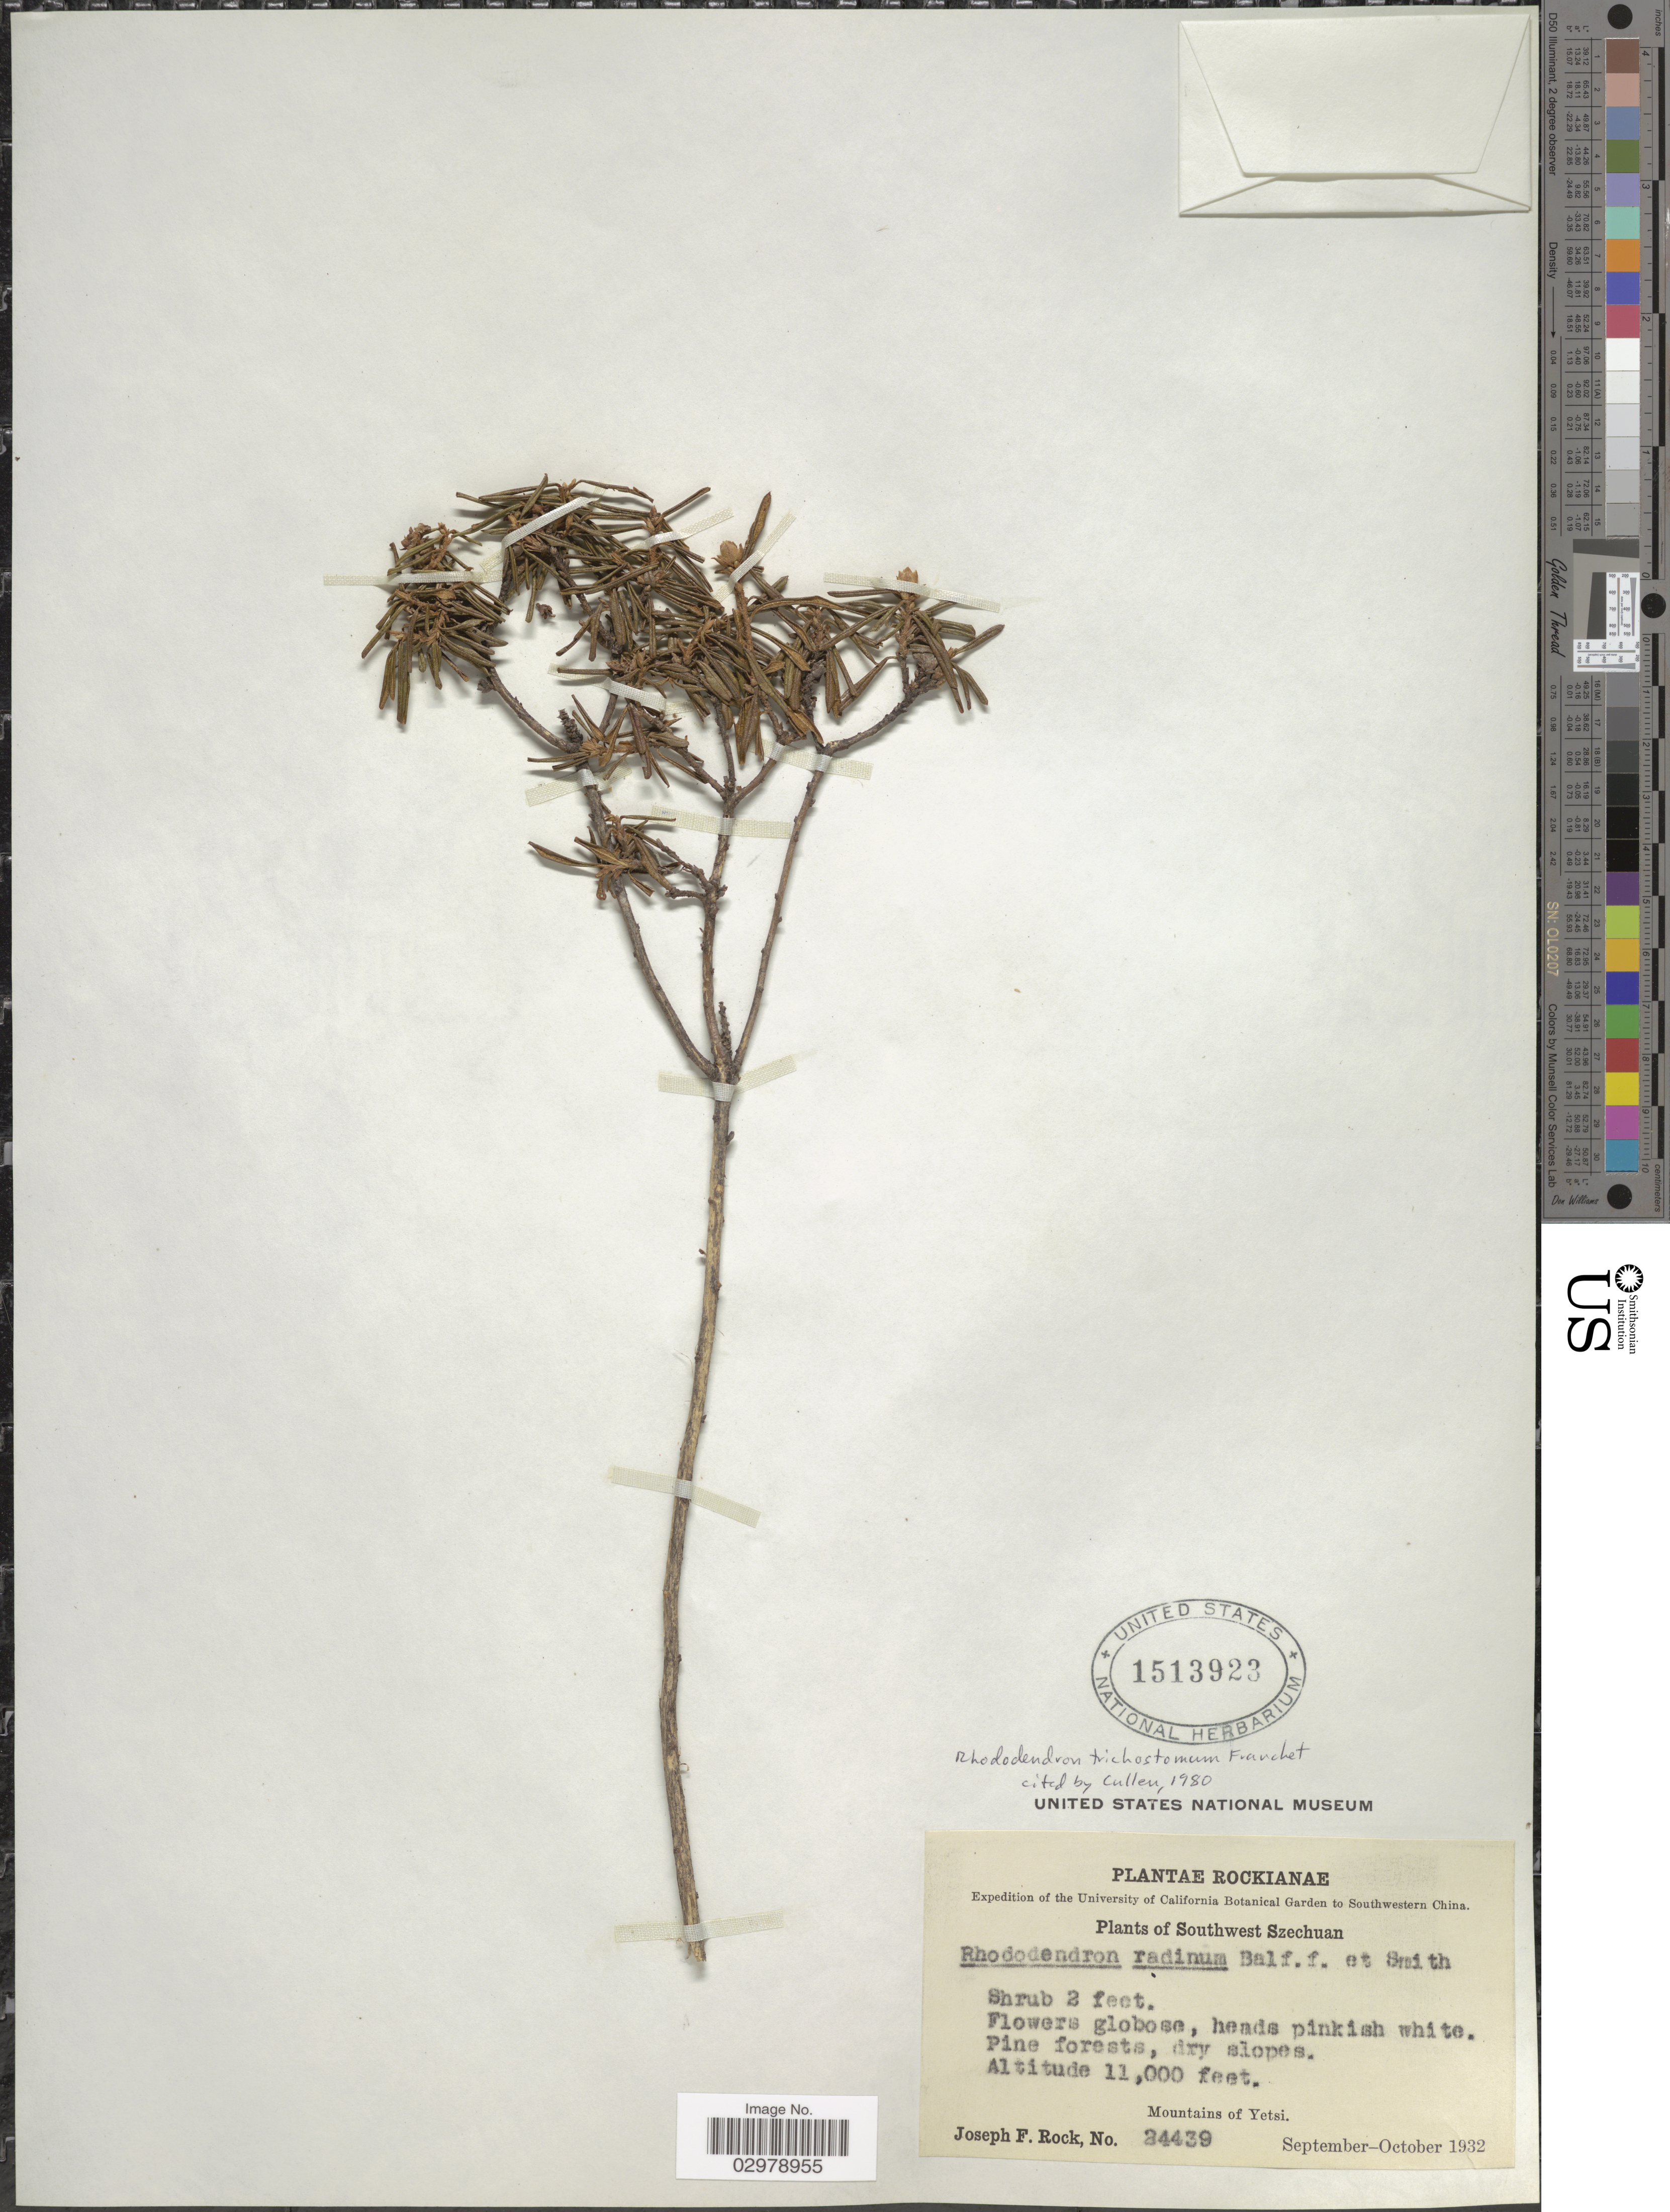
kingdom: Plantae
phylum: Tracheophyta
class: Magnoliopsida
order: Ericales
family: Ericaceae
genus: Rhododendron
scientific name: Rhododendron trichostomum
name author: Franch.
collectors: J. F. Rock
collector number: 24439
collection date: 1932-09/1932-10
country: China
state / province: Sichuan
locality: Southwestern China. Southwest Szechuan. Pine forest, dry slopes. Mountains of Yetsi.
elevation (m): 3353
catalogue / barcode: US 1513923